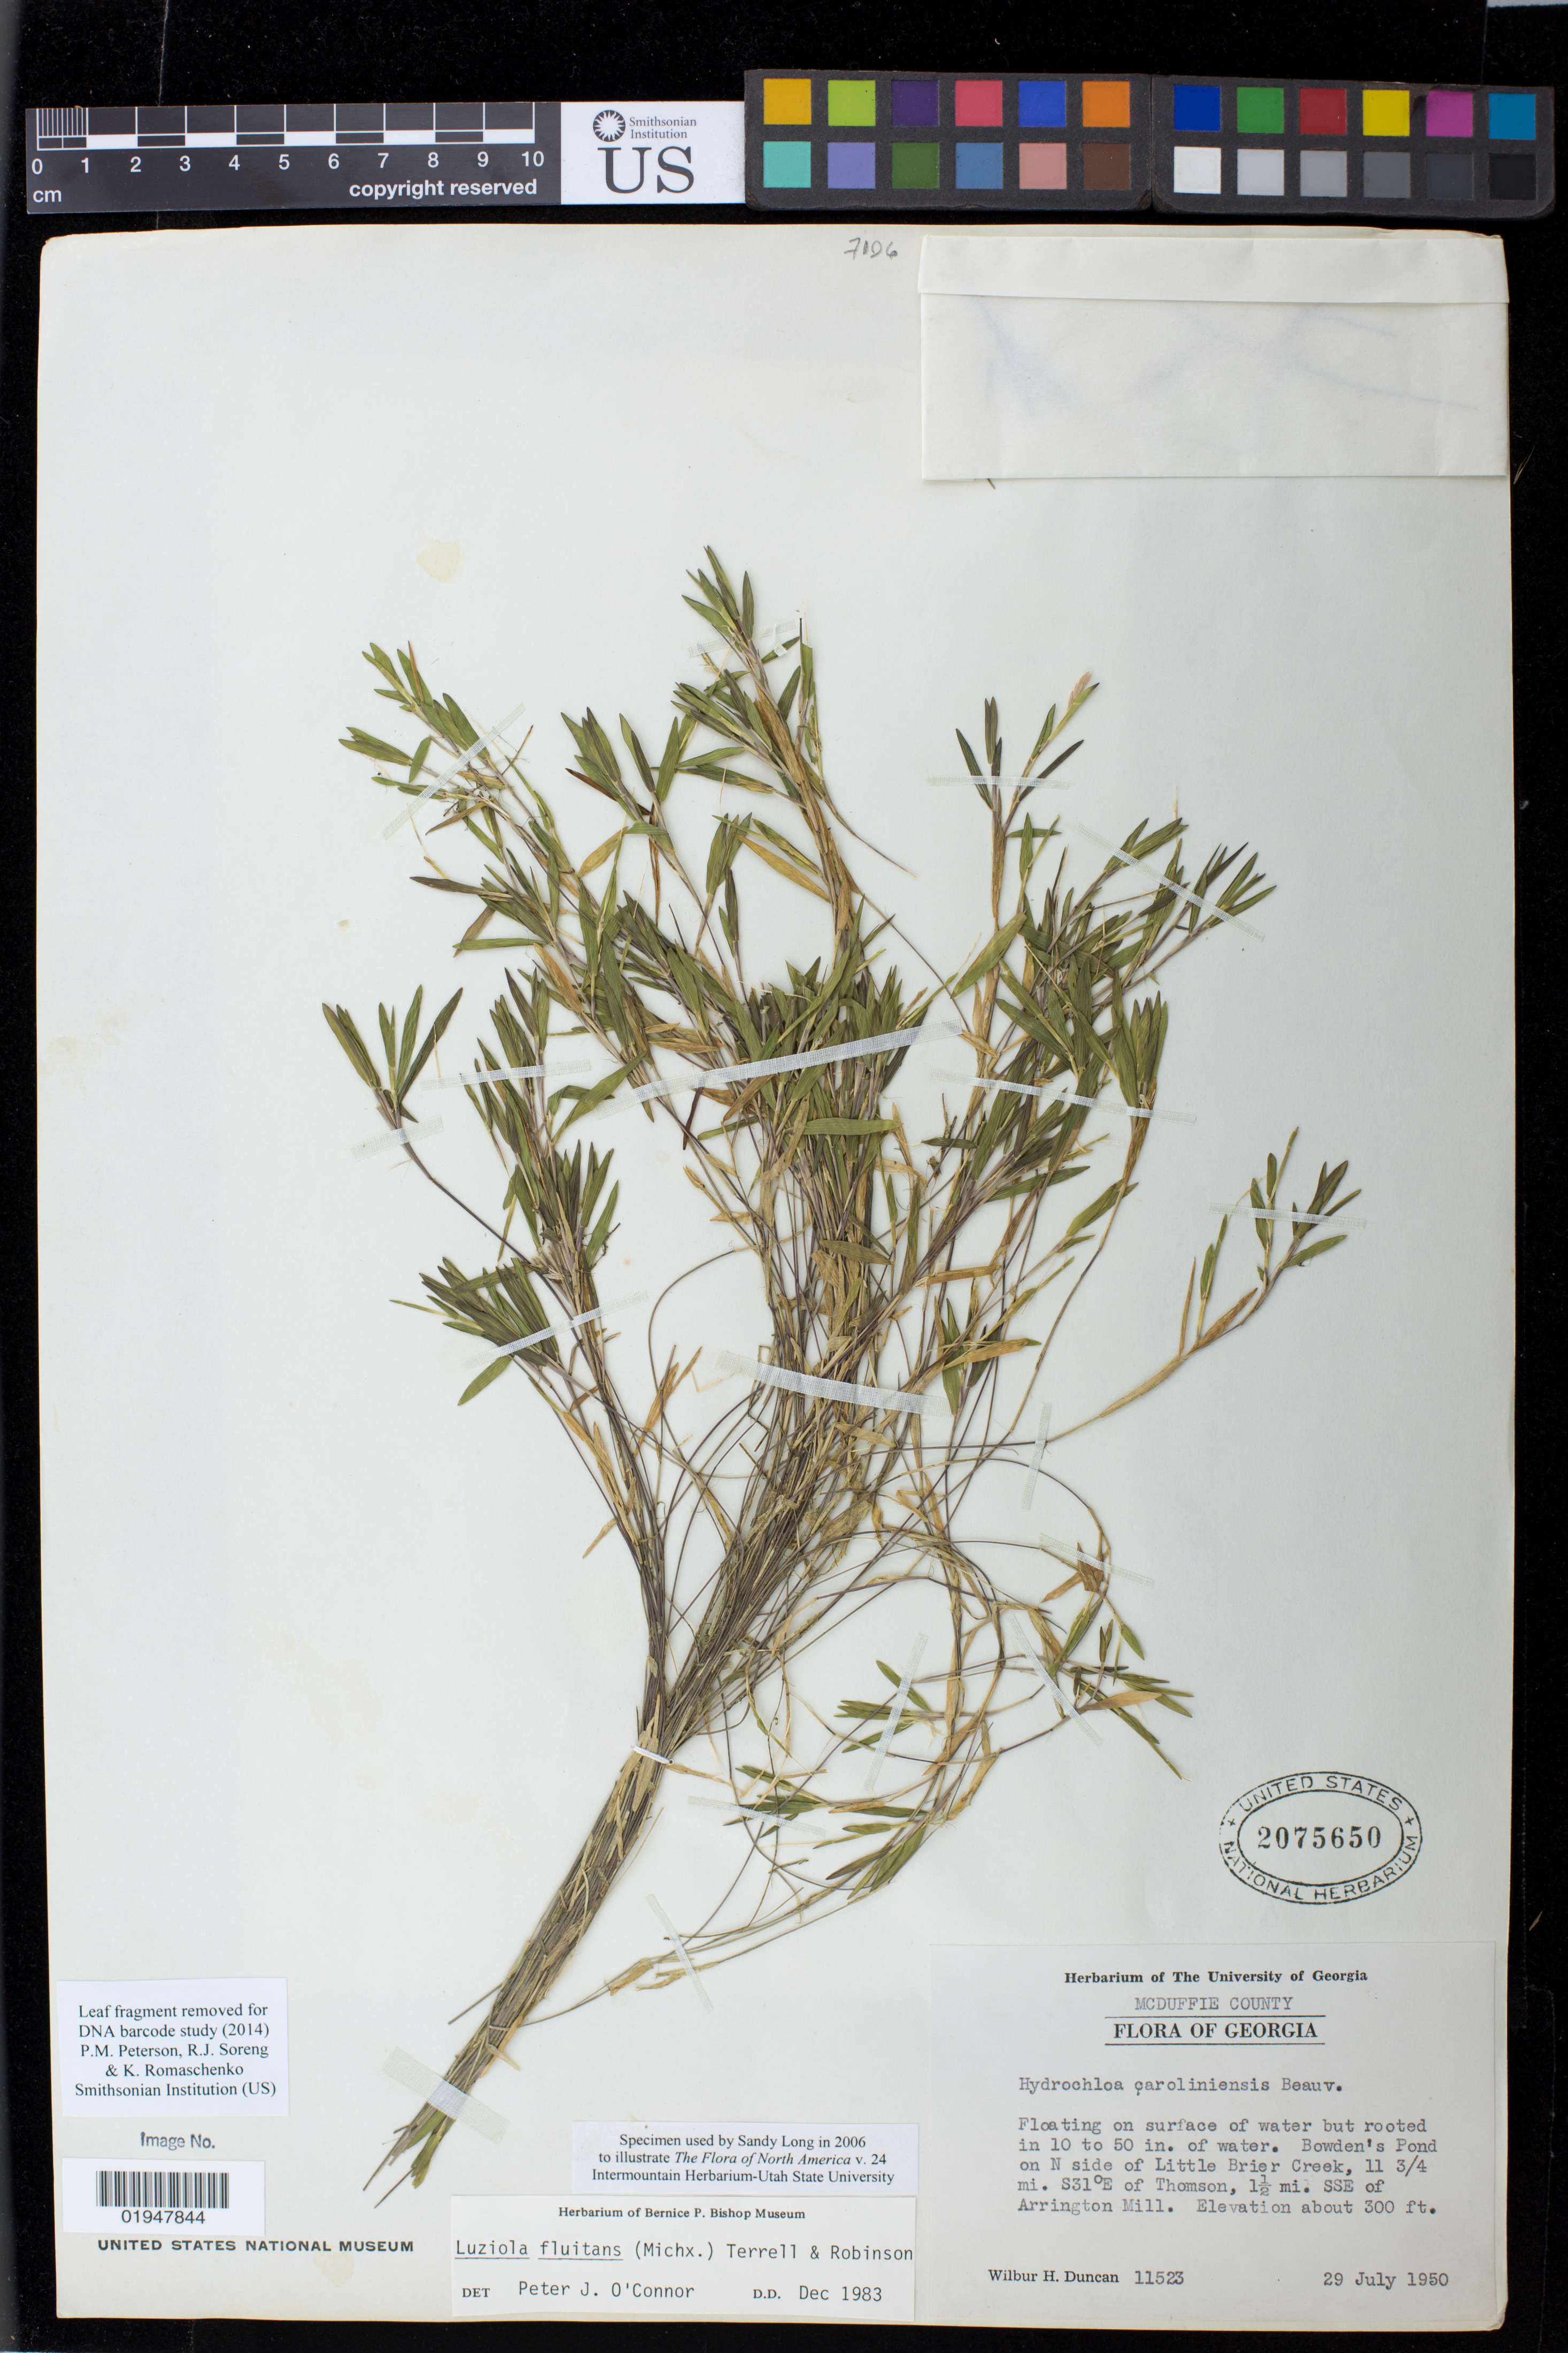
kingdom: Plantae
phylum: Tracheophyta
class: Liliopsida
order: Poales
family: Poaceae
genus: Luziola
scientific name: Luziola fluitans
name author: (Michx.) Terrell & H. Rob.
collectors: W. H. Duncan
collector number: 11523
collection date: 1950-07-29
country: United States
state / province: Georgia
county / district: McDuffie County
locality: Bowden's Pond on N side of Little Brier Creek, 11 3/4 mi. S31°E of Thomson, 1 1/2 mi. SSE of Arrington Mill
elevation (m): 91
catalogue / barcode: US 2075650